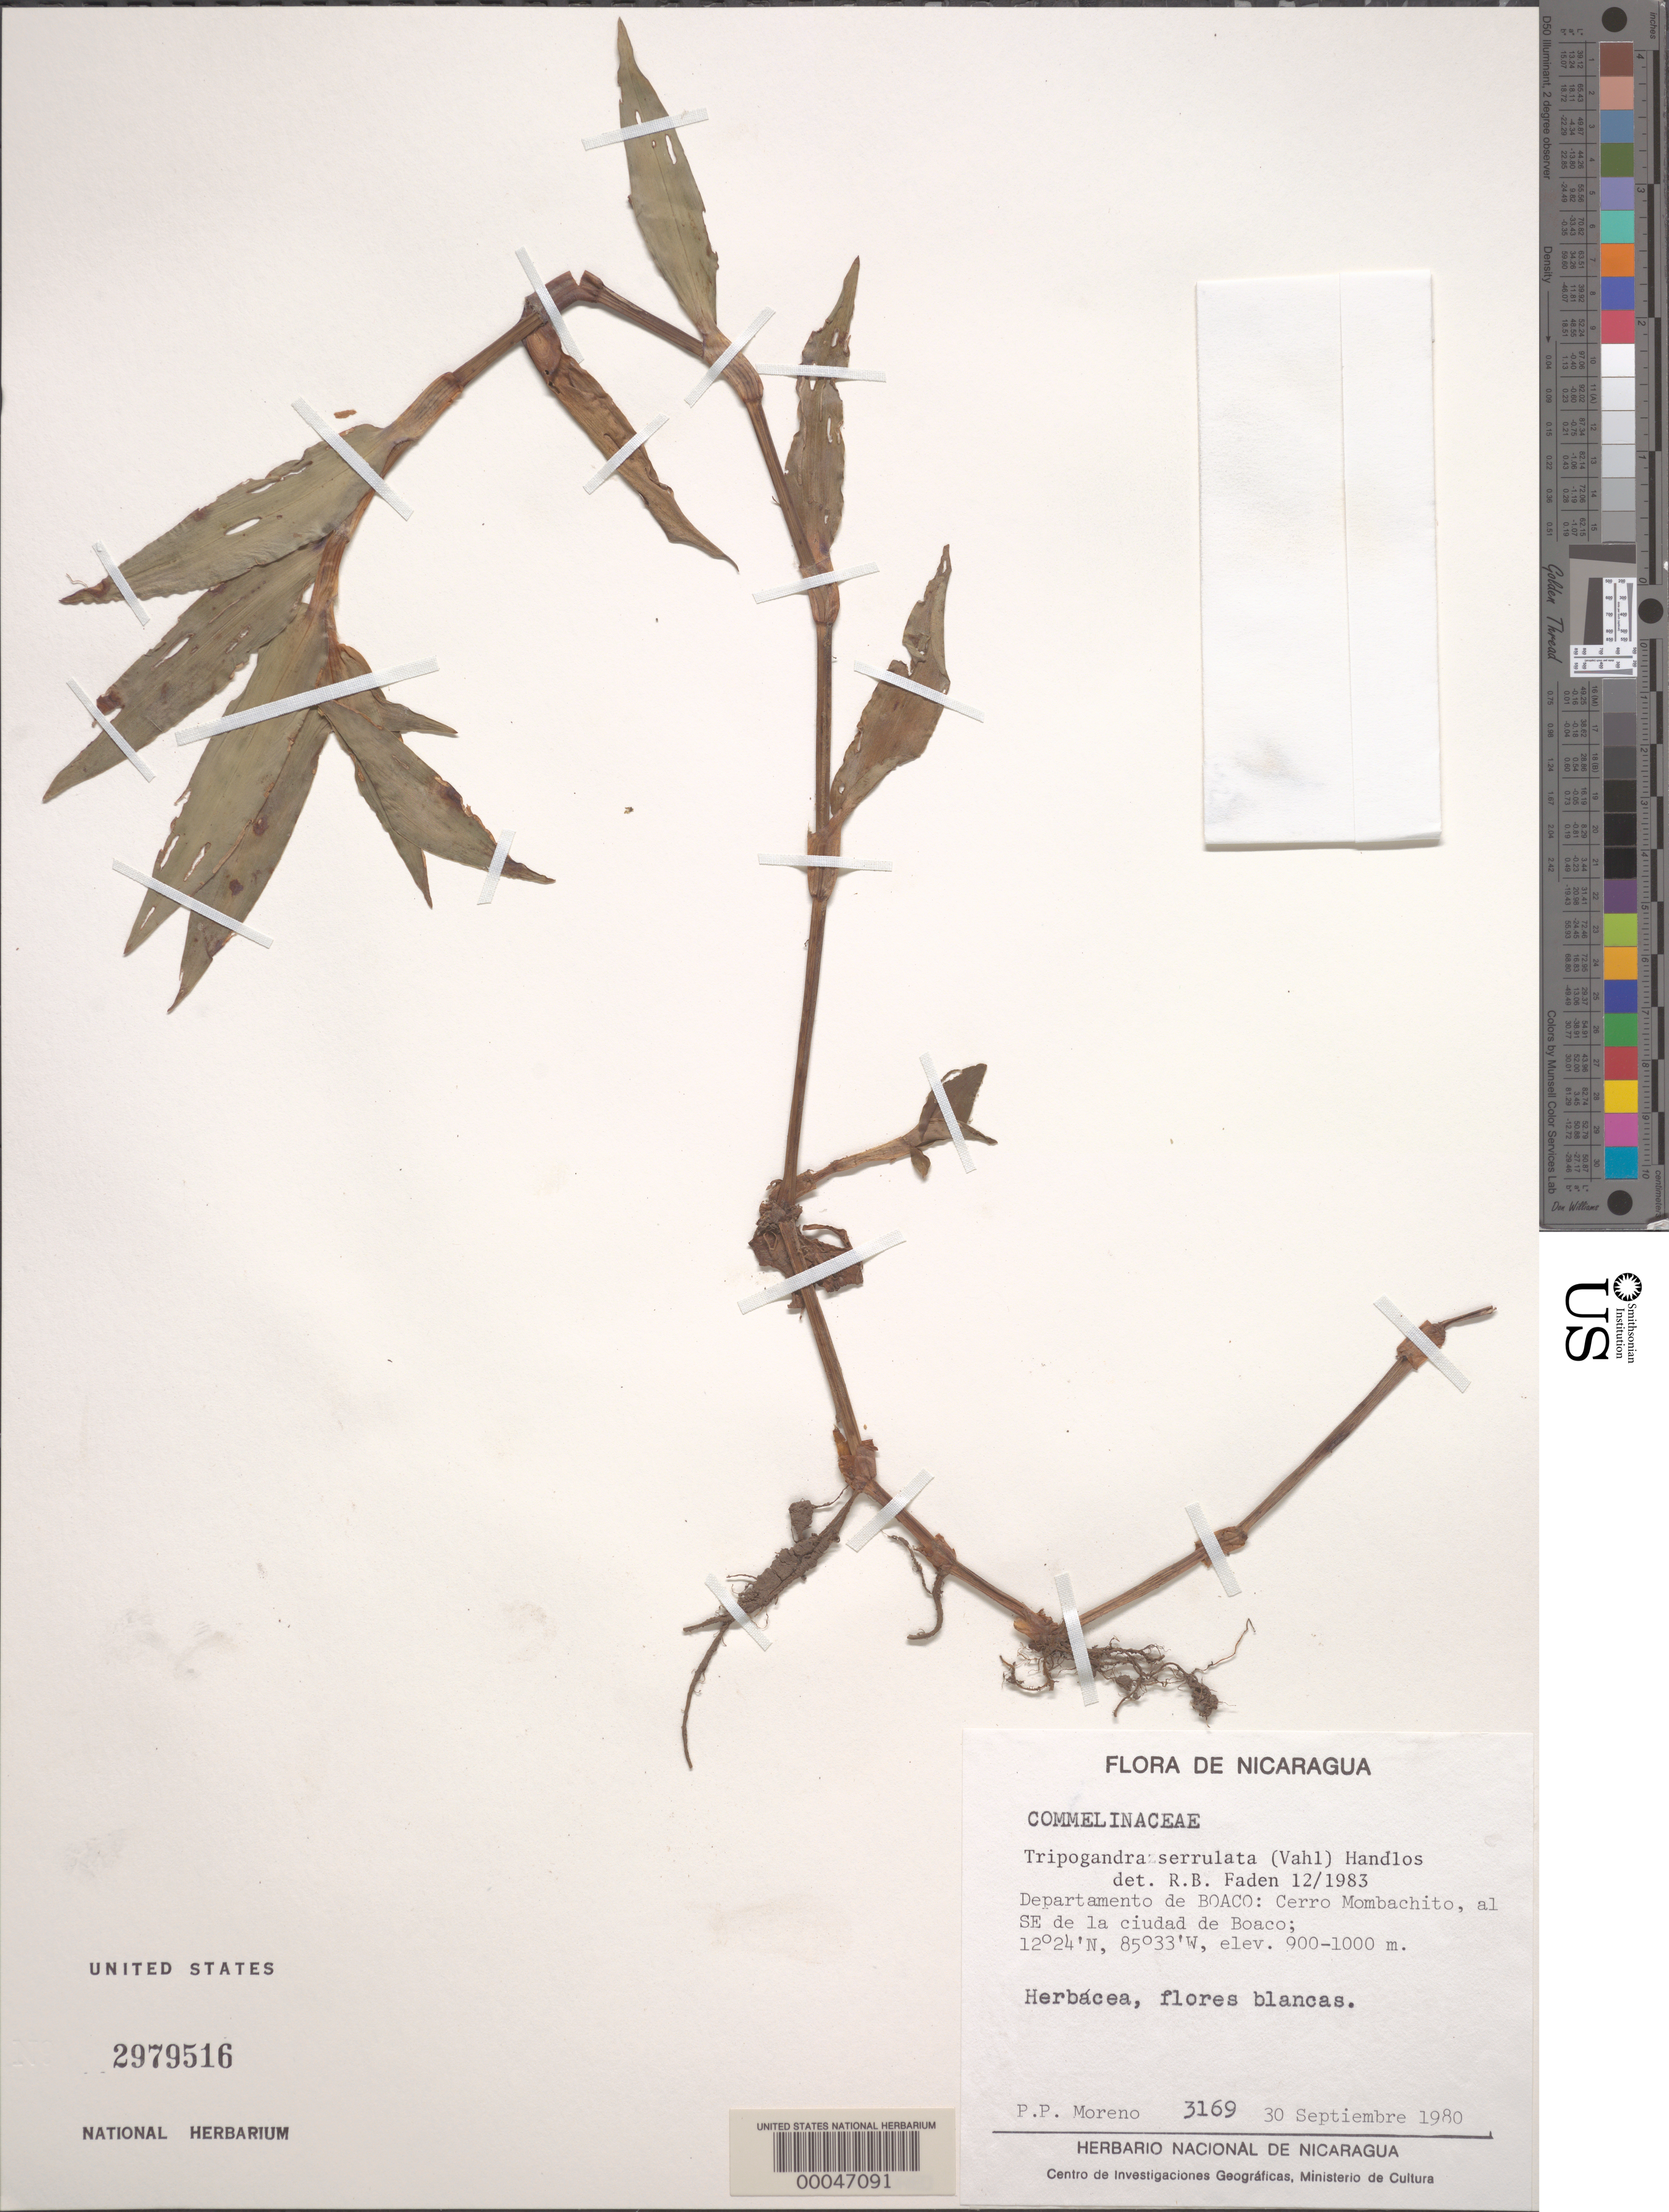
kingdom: Plantae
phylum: Tracheophyta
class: Liliopsida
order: Commelinales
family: Commelinaceae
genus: Tripogandra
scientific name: Tripogandra serrulata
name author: (Vahl) Handlos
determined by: Faden, Robert B., (US), Smithsonian Institution - National Museum of Natural History (UNITED STATES)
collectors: P. Moreno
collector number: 3169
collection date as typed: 30 Sep 1980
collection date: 1980-09-30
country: Nicaragua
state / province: Boaco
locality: Cerro mombachito, se of ciudad de boaco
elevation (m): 900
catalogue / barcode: US 2979516